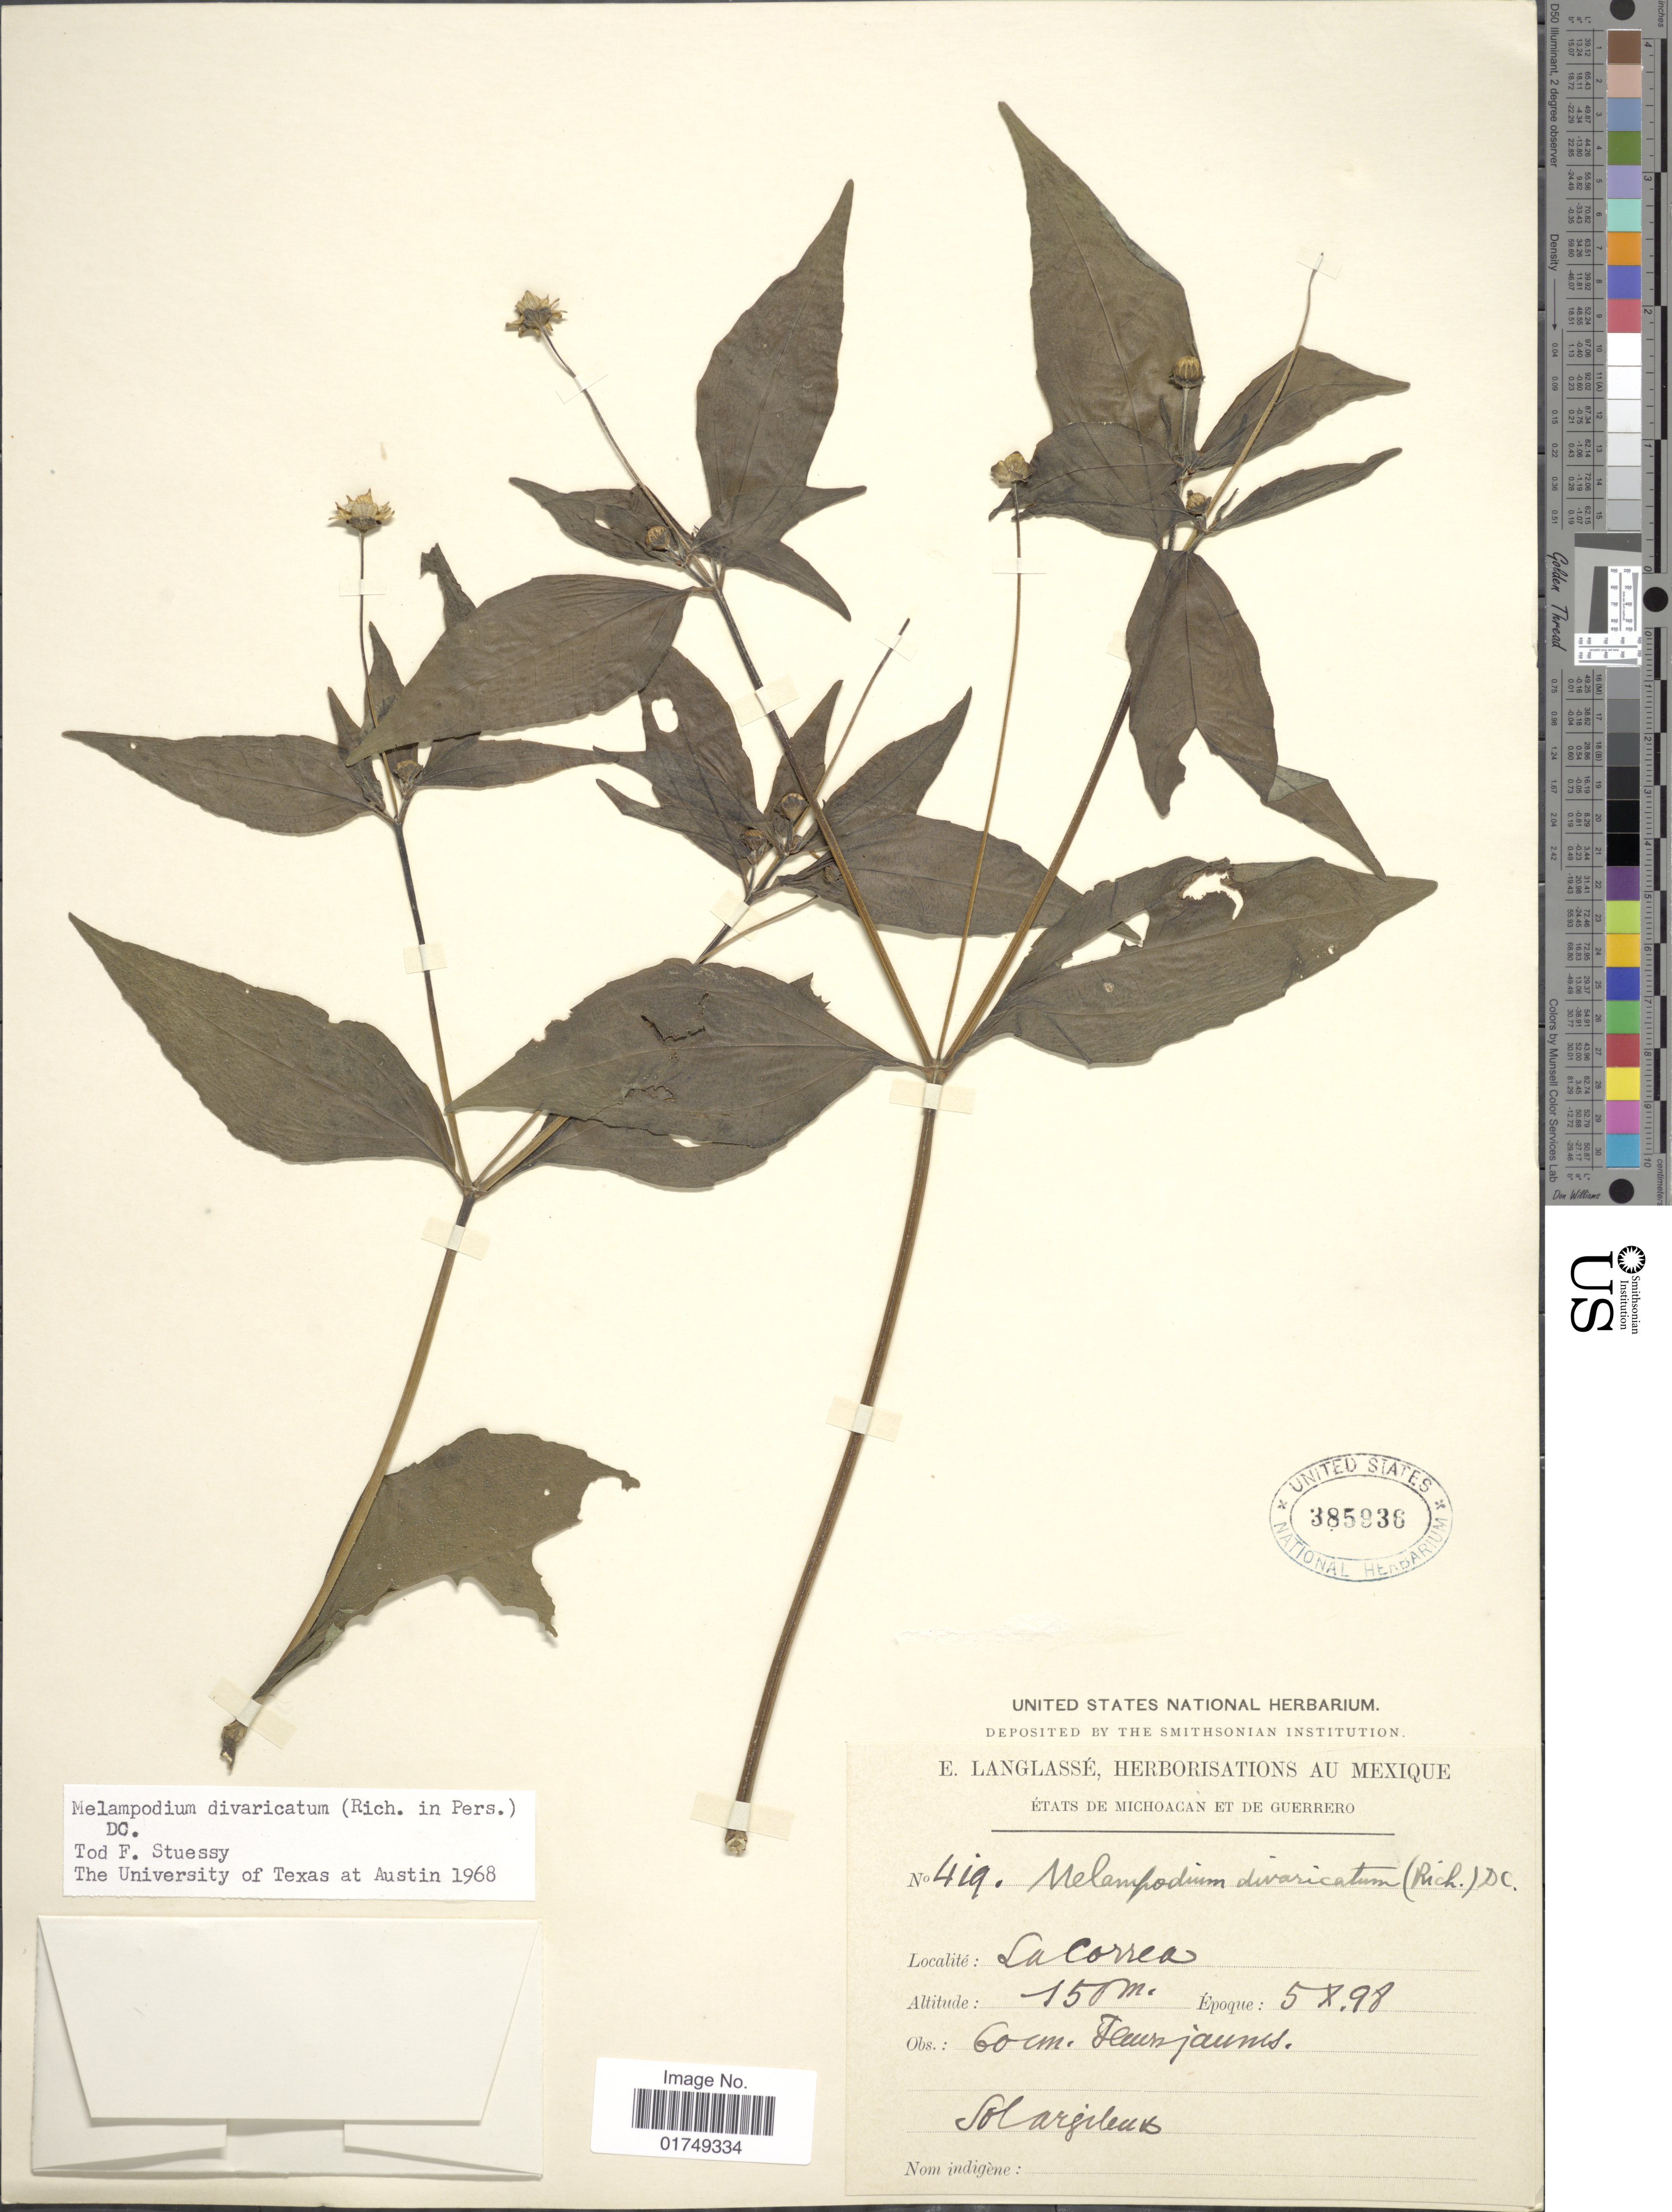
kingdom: Plantae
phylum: Tracheophyta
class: Magnoliopsida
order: Asterales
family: Asteraceae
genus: Melampodium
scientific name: Melampodium divaricatum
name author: (Rich.) DC.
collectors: E. Langlassé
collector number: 419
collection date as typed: Transcribed d/m/y: 5/10/98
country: Mexico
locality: Etats de Michoacan et de Guerrero, La Correa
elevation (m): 150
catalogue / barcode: US 385936